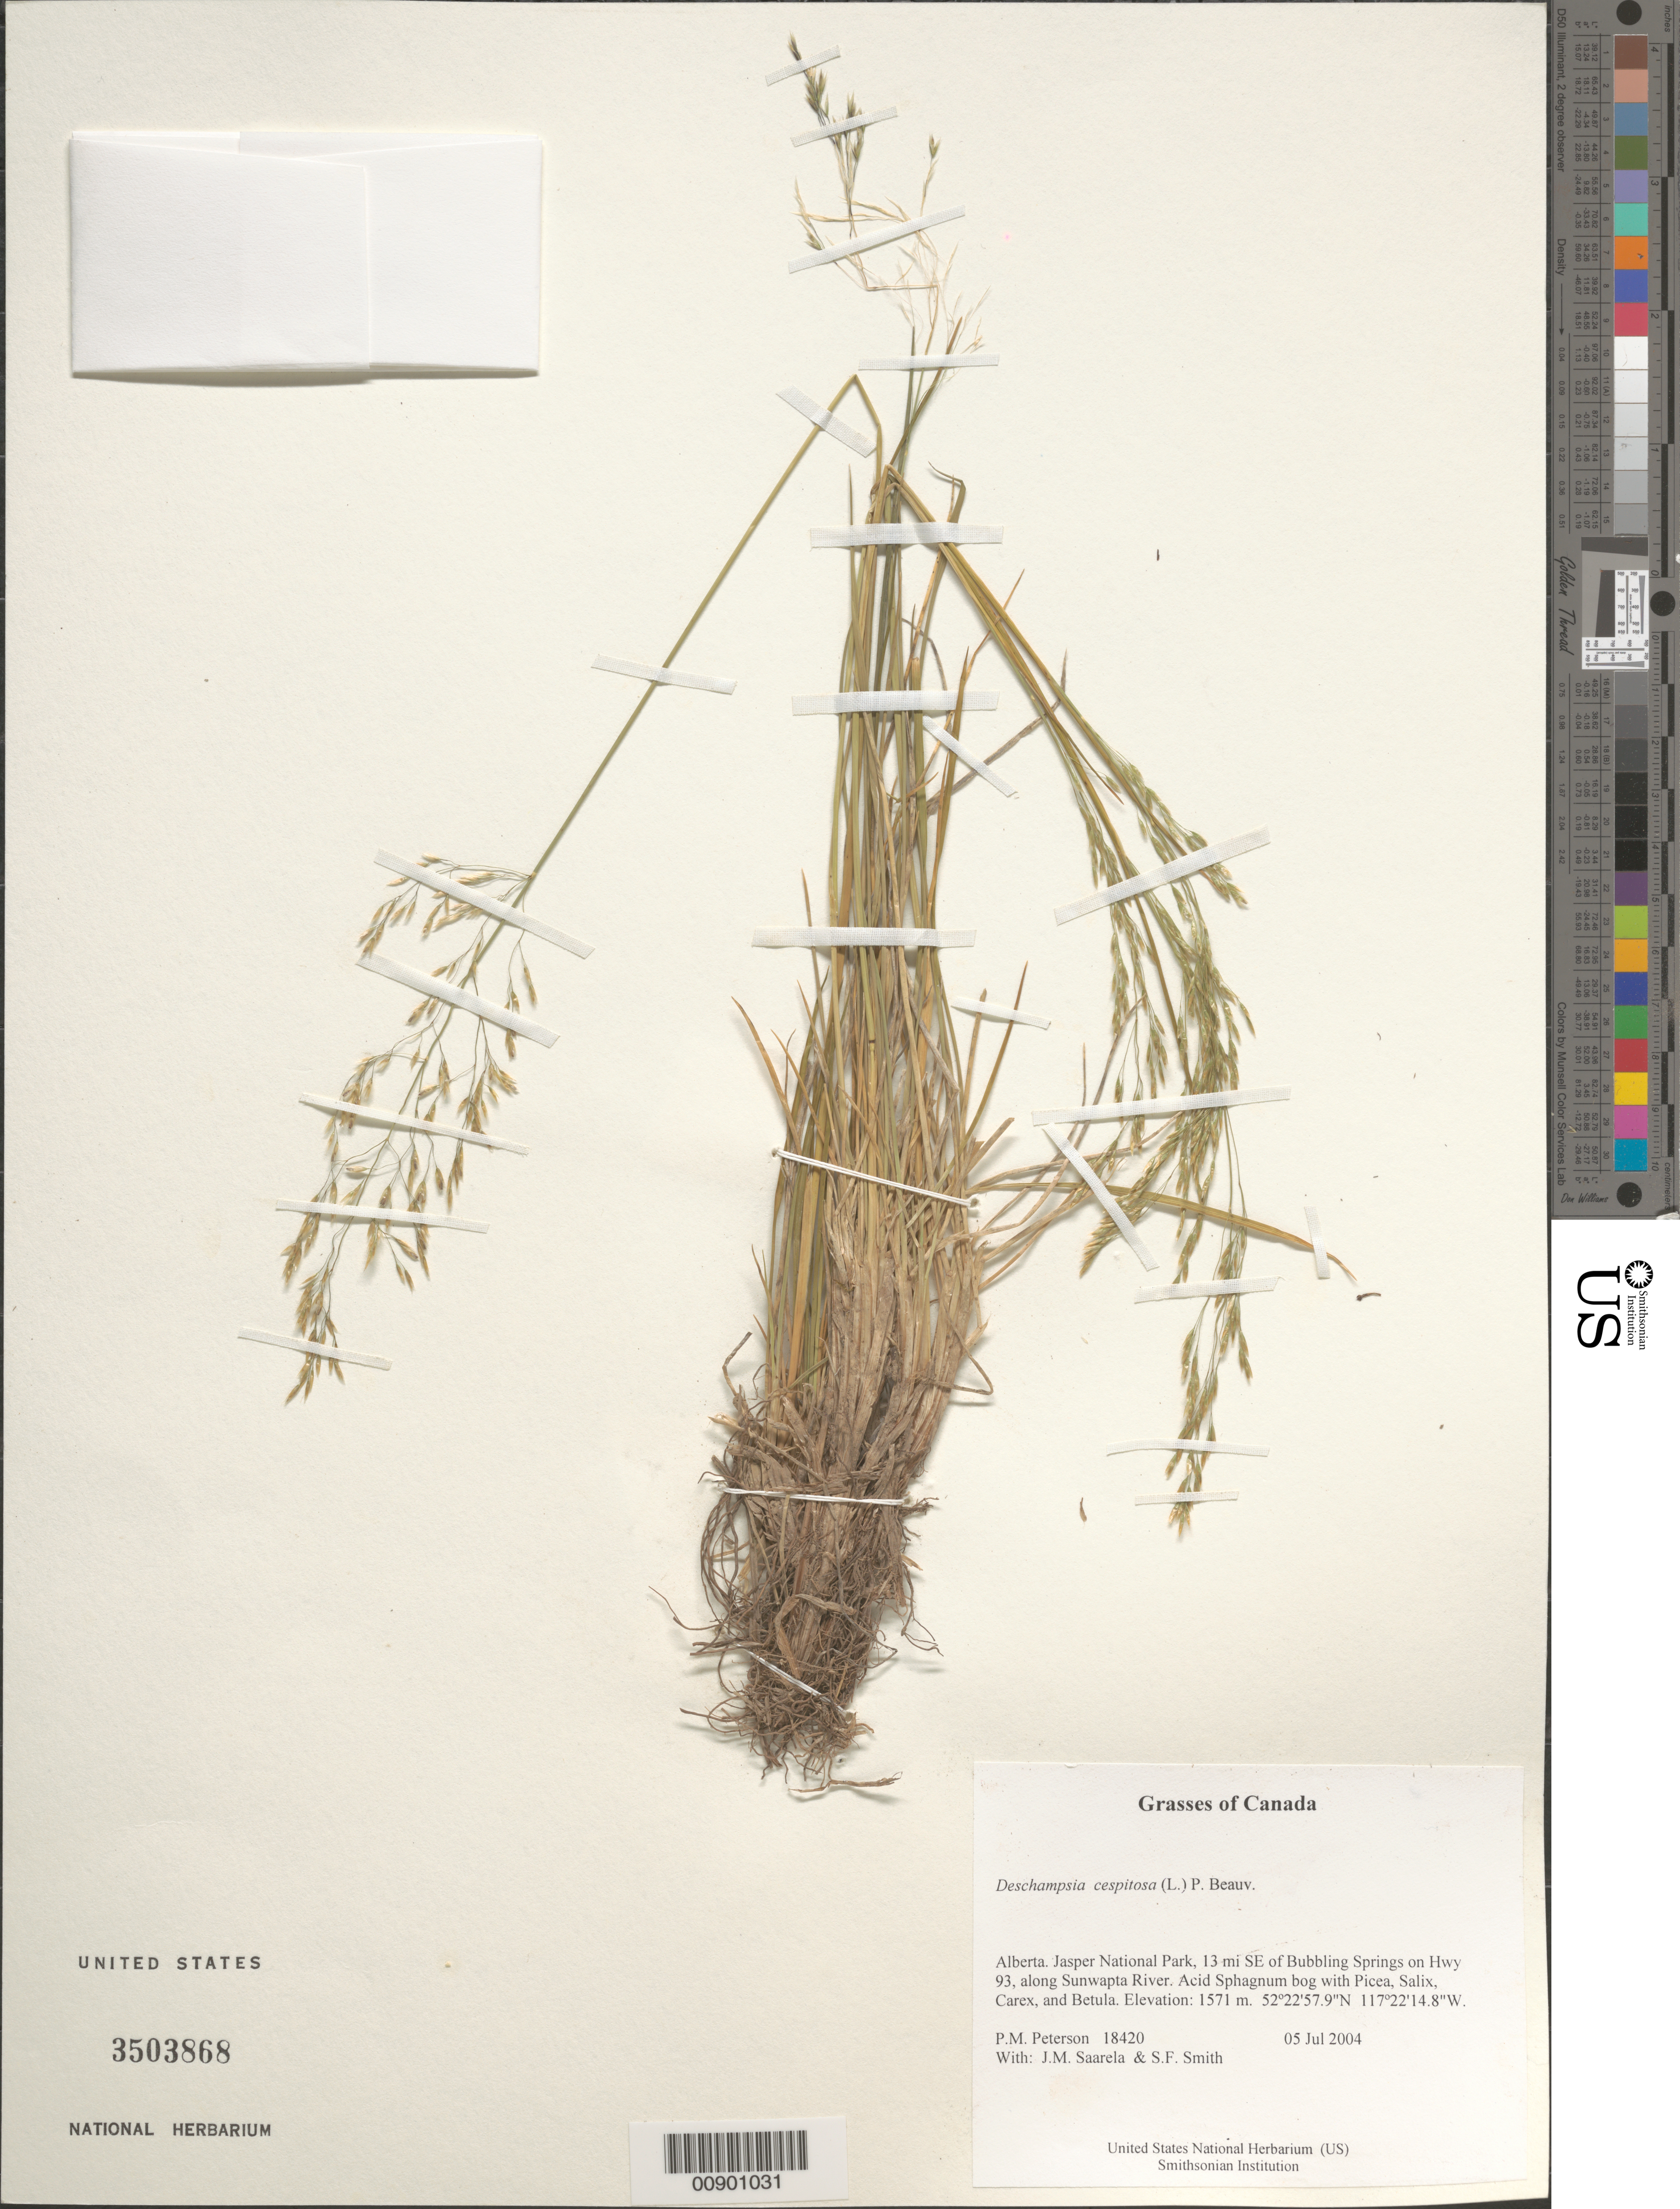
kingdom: Plantae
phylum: Tracheophyta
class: Liliopsida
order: Poales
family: Poaceae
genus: Deschampsia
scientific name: Deschampsia cespitosa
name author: (L.) P. Beauv.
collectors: P. M. Peterson, J. Saarela & S.F. Smith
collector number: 18420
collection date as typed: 05 Jul 2004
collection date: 2004-07-05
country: Canada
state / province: Alberta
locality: Jasper National Park, 13 mi SE of Bubbling Springs on Hwy 93, along Sunwapta River. Acid Sphagnum bog with Picea, Salix, Carex, and Betula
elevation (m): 1571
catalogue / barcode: US 3503868